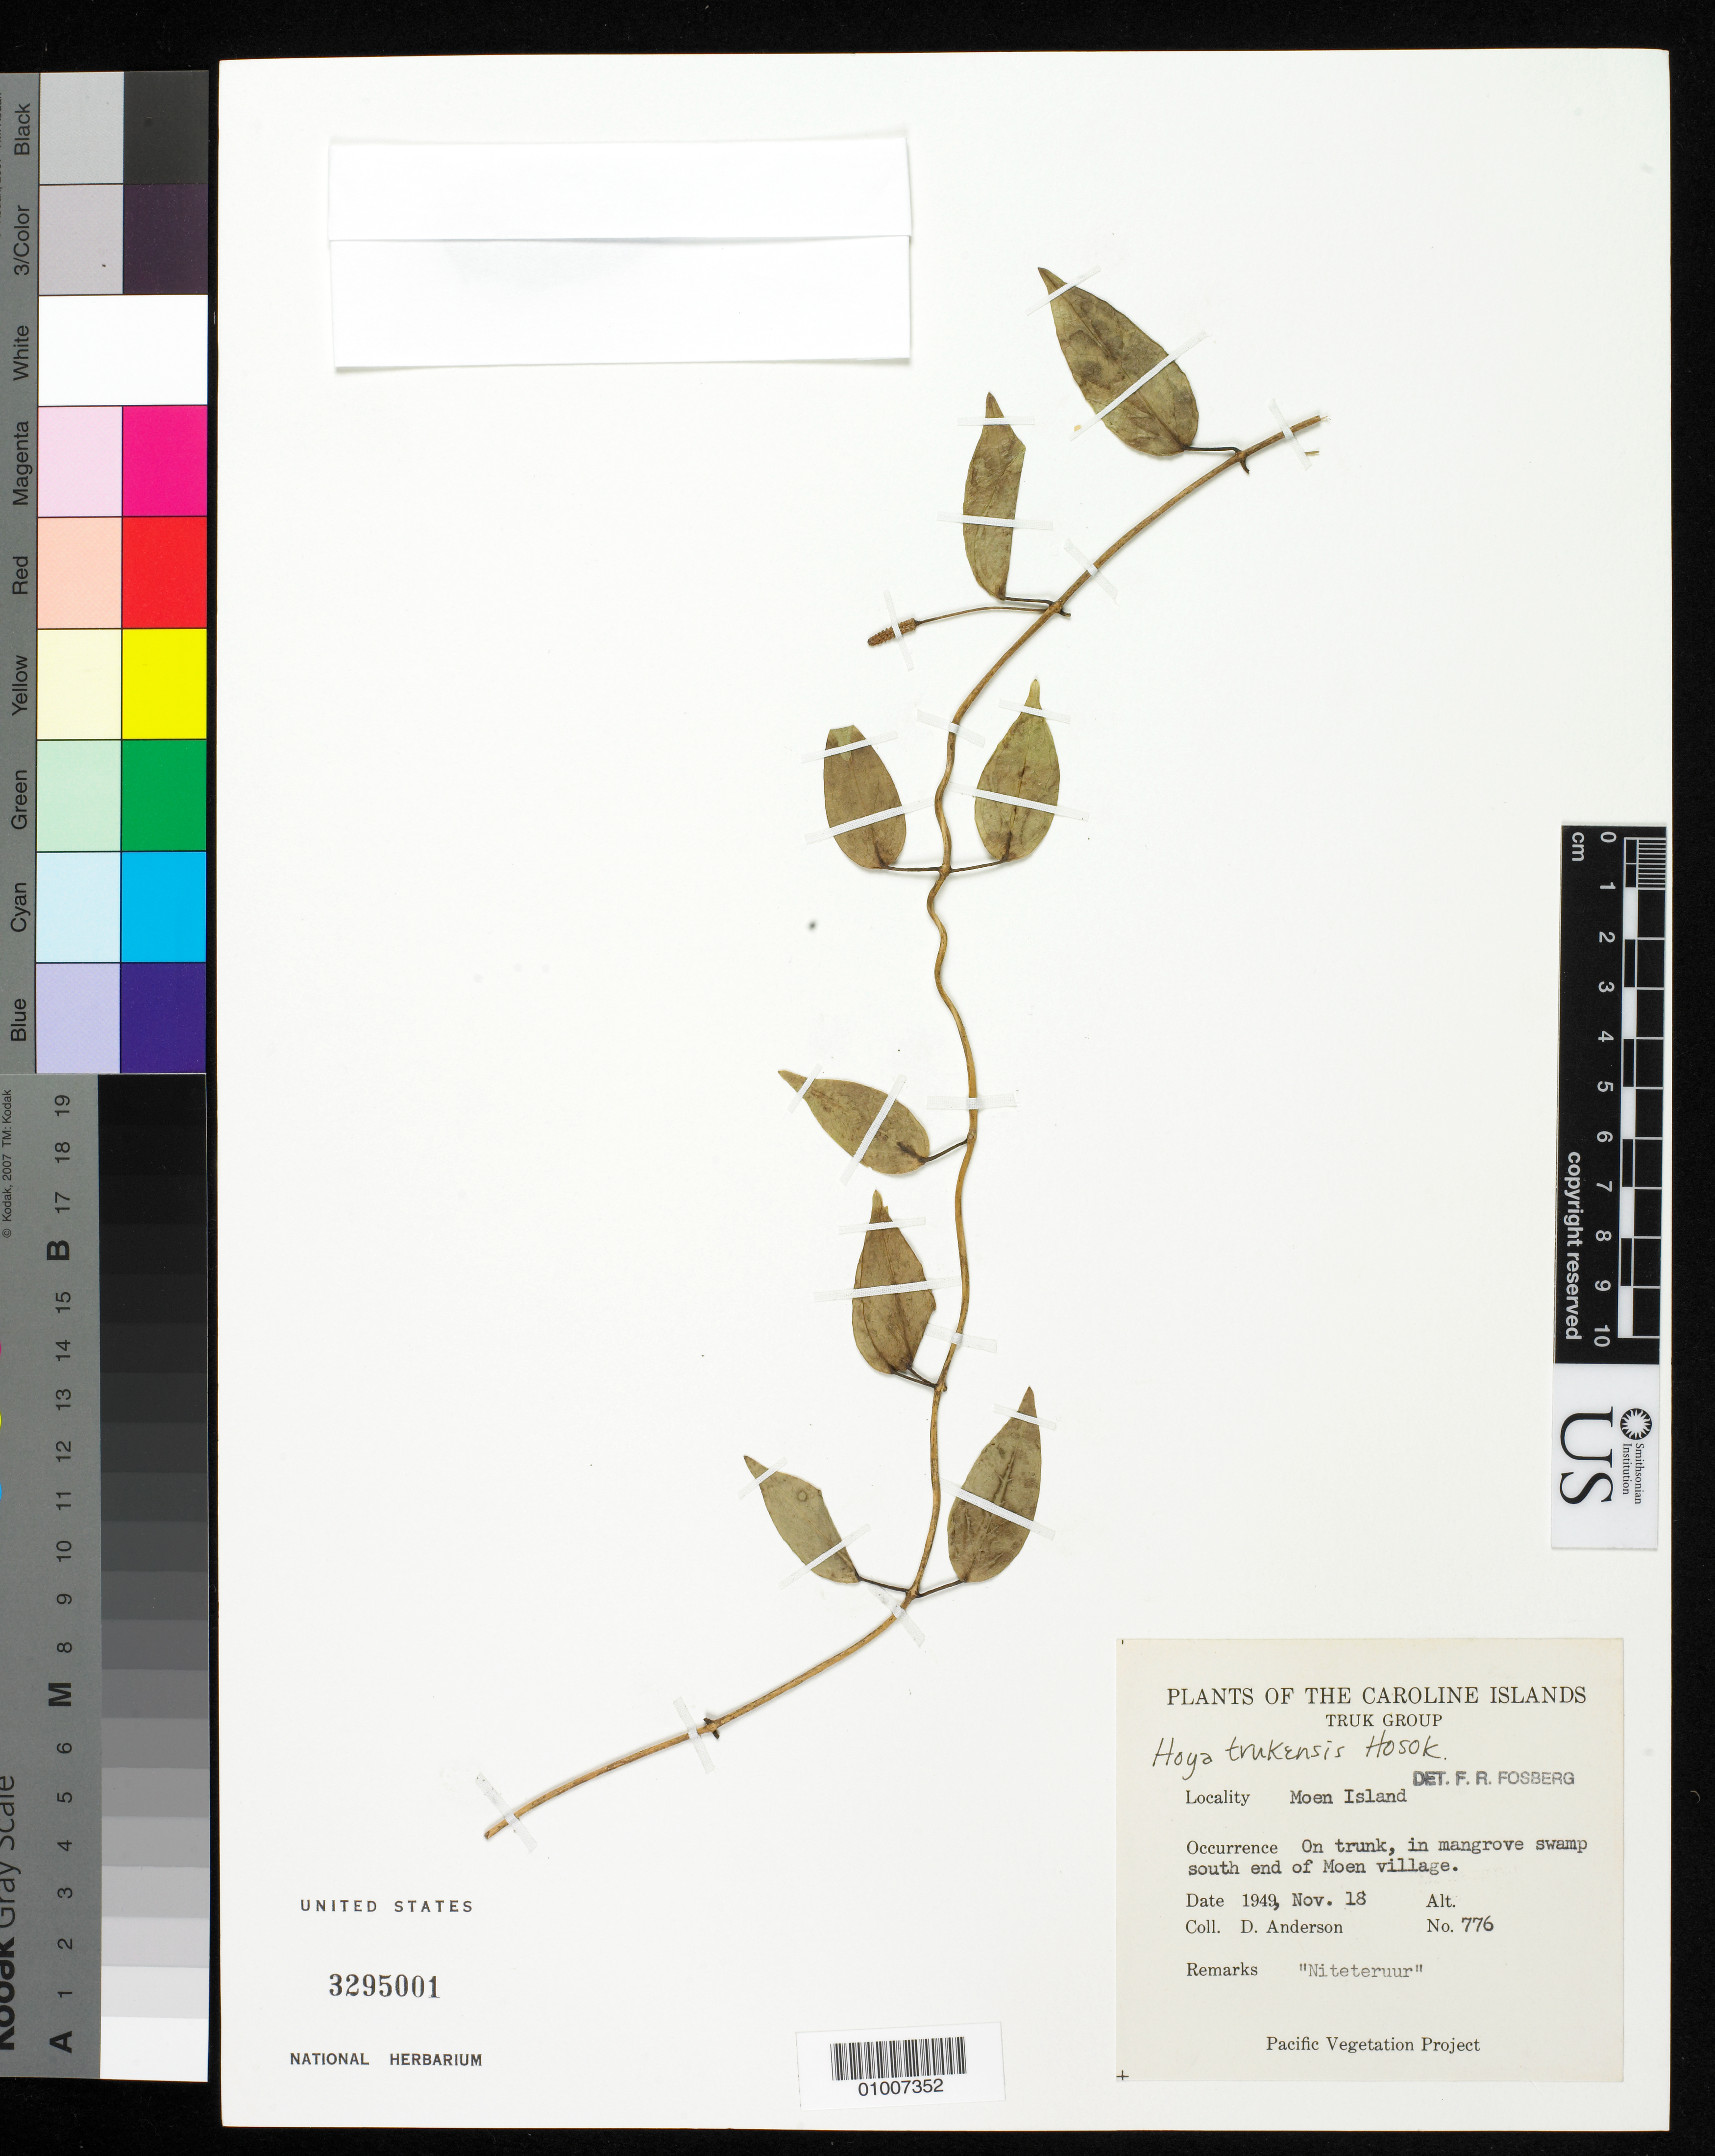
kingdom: Plantae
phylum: Tracheophyta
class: Magnoliopsida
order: Gentianales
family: Apocynaceae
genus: Hoya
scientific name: Hoya trukensis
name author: Hosok.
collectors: D. Anderson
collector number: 776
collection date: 1949-11-18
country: Micronesia, Federated States of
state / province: Truk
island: Moen [Wono]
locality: In mangrove swamp south end of Moen village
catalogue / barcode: US 3295001